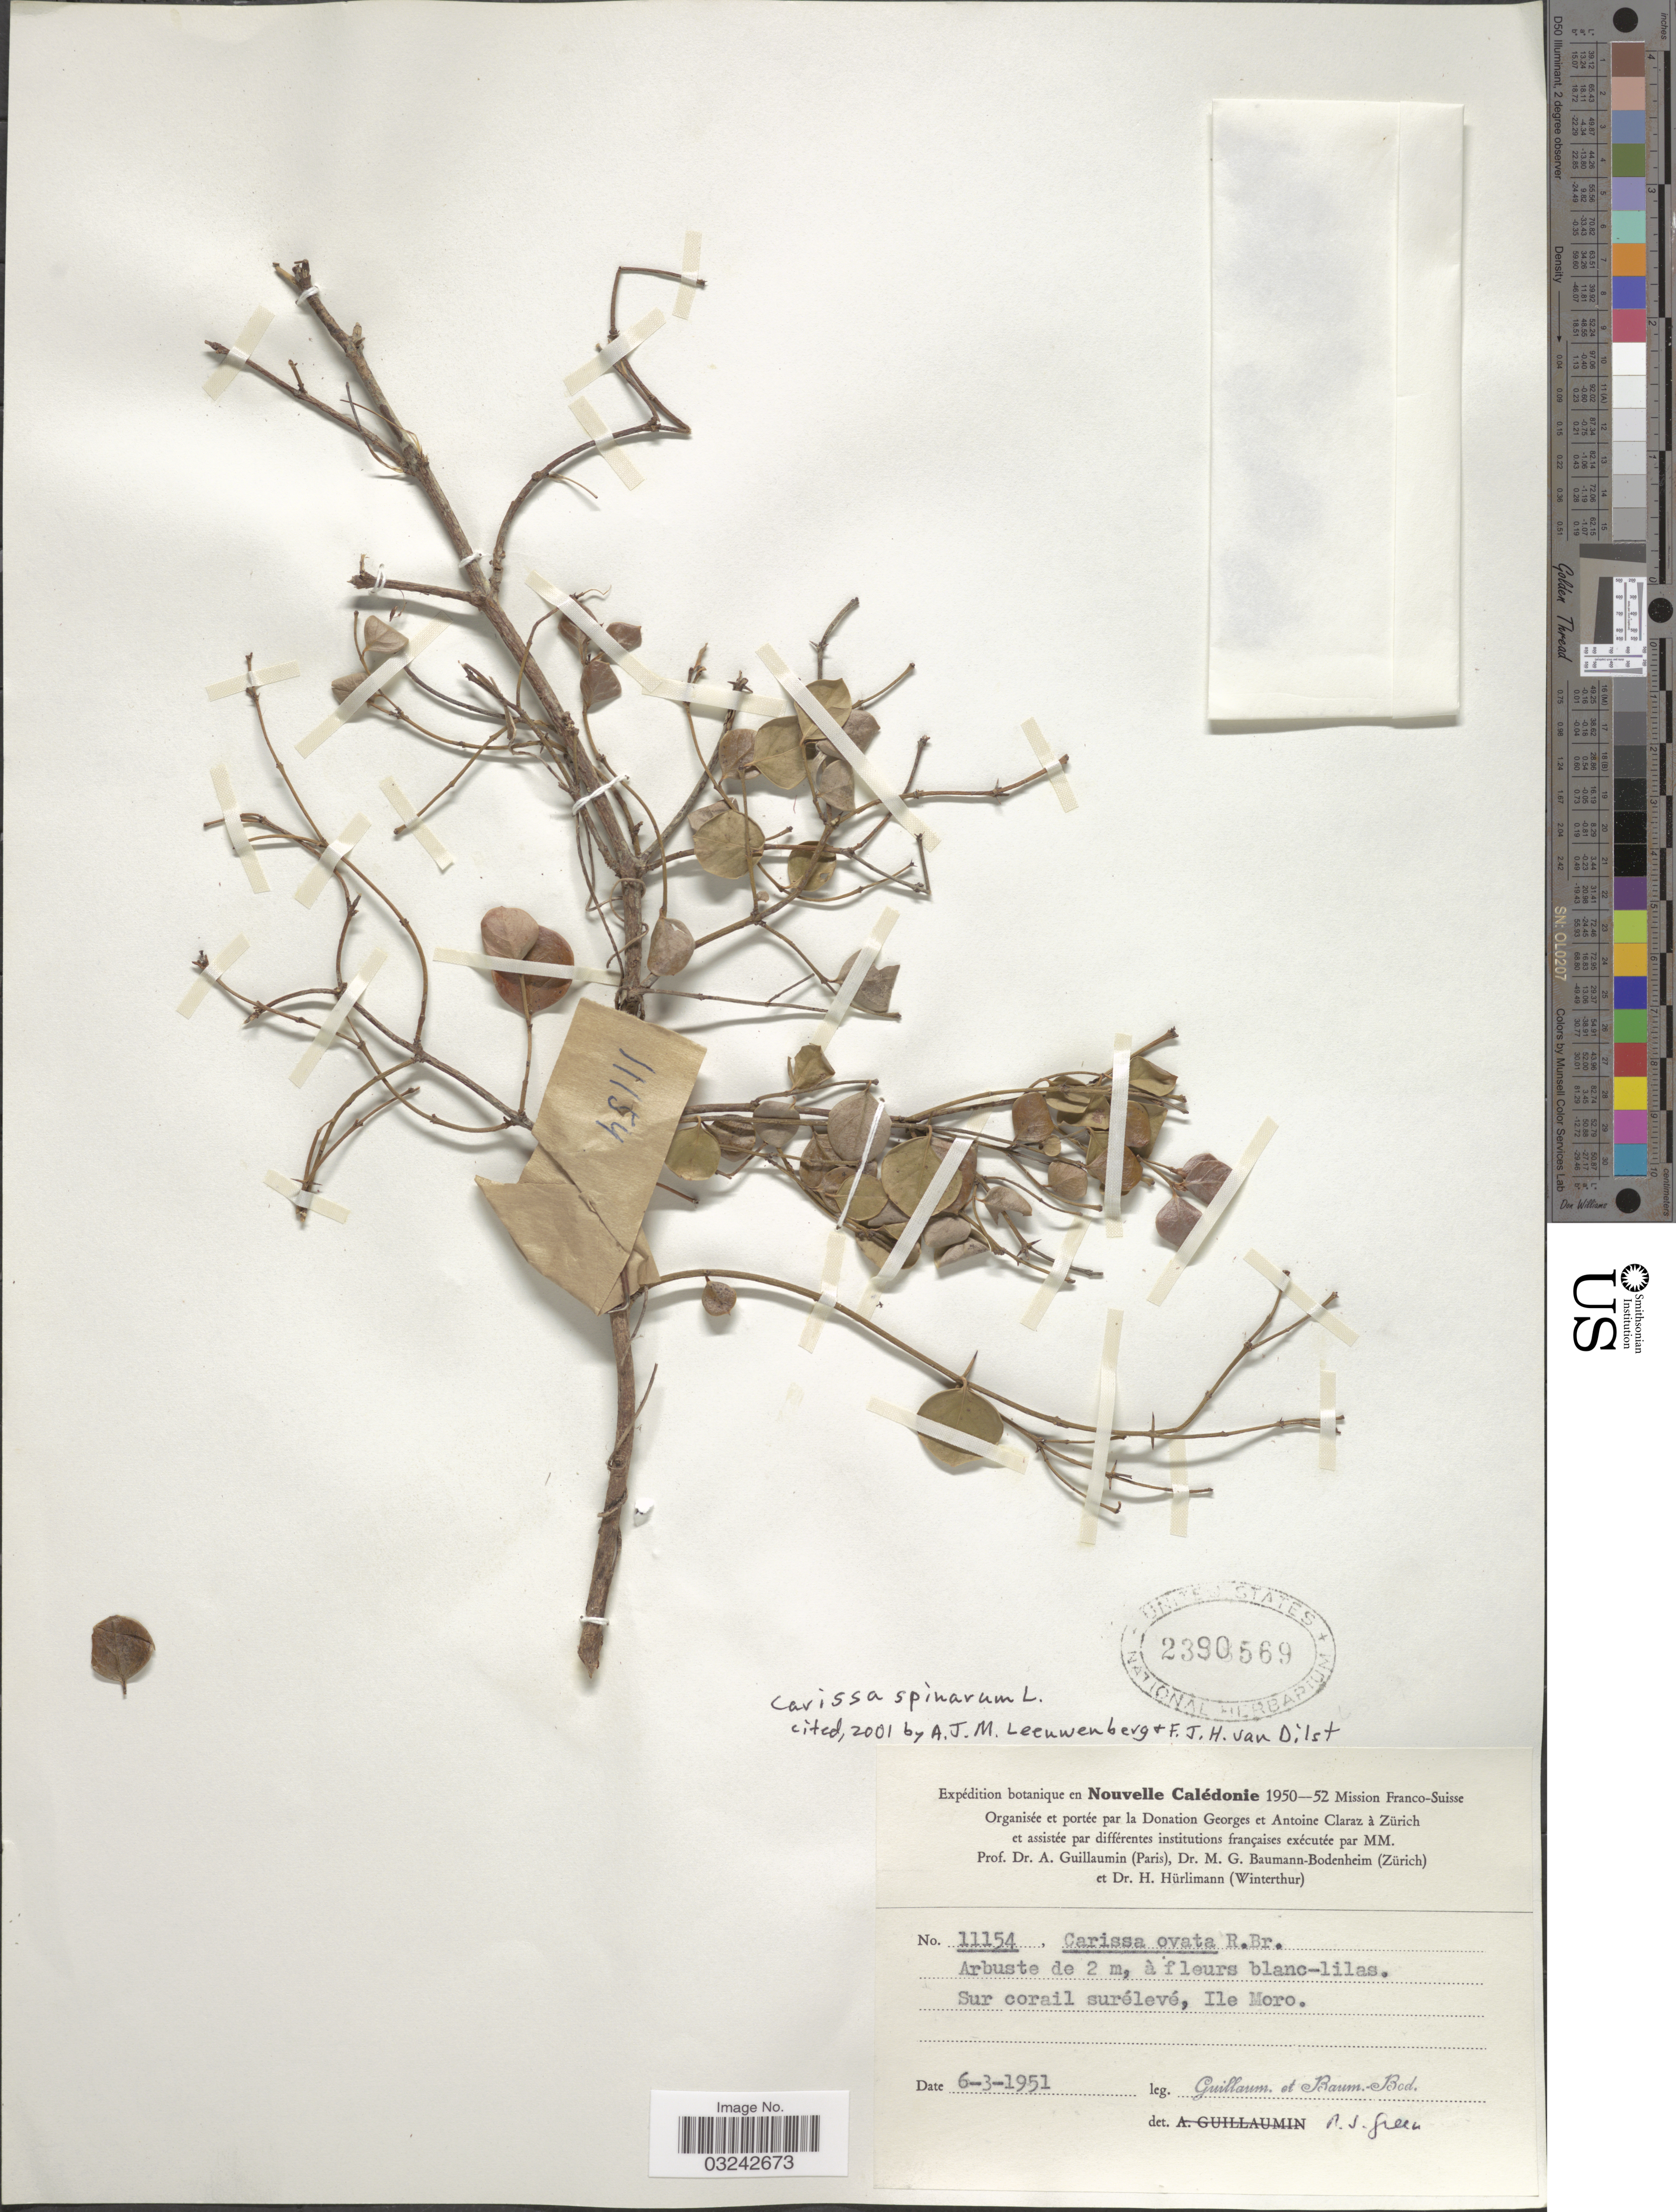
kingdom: Plantae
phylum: Tracheophyta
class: Magnoliopsida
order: Gentianales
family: Apocynaceae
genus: Carissa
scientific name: Carissa spinarum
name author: L.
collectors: A. Guillaumin & M. G. Baumann-Bodenheim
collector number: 11154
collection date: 1951-03-06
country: New Caledonia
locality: Nouvelle Calédonie. Sur corail surélevé, Ile Moro.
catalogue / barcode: US 2390569